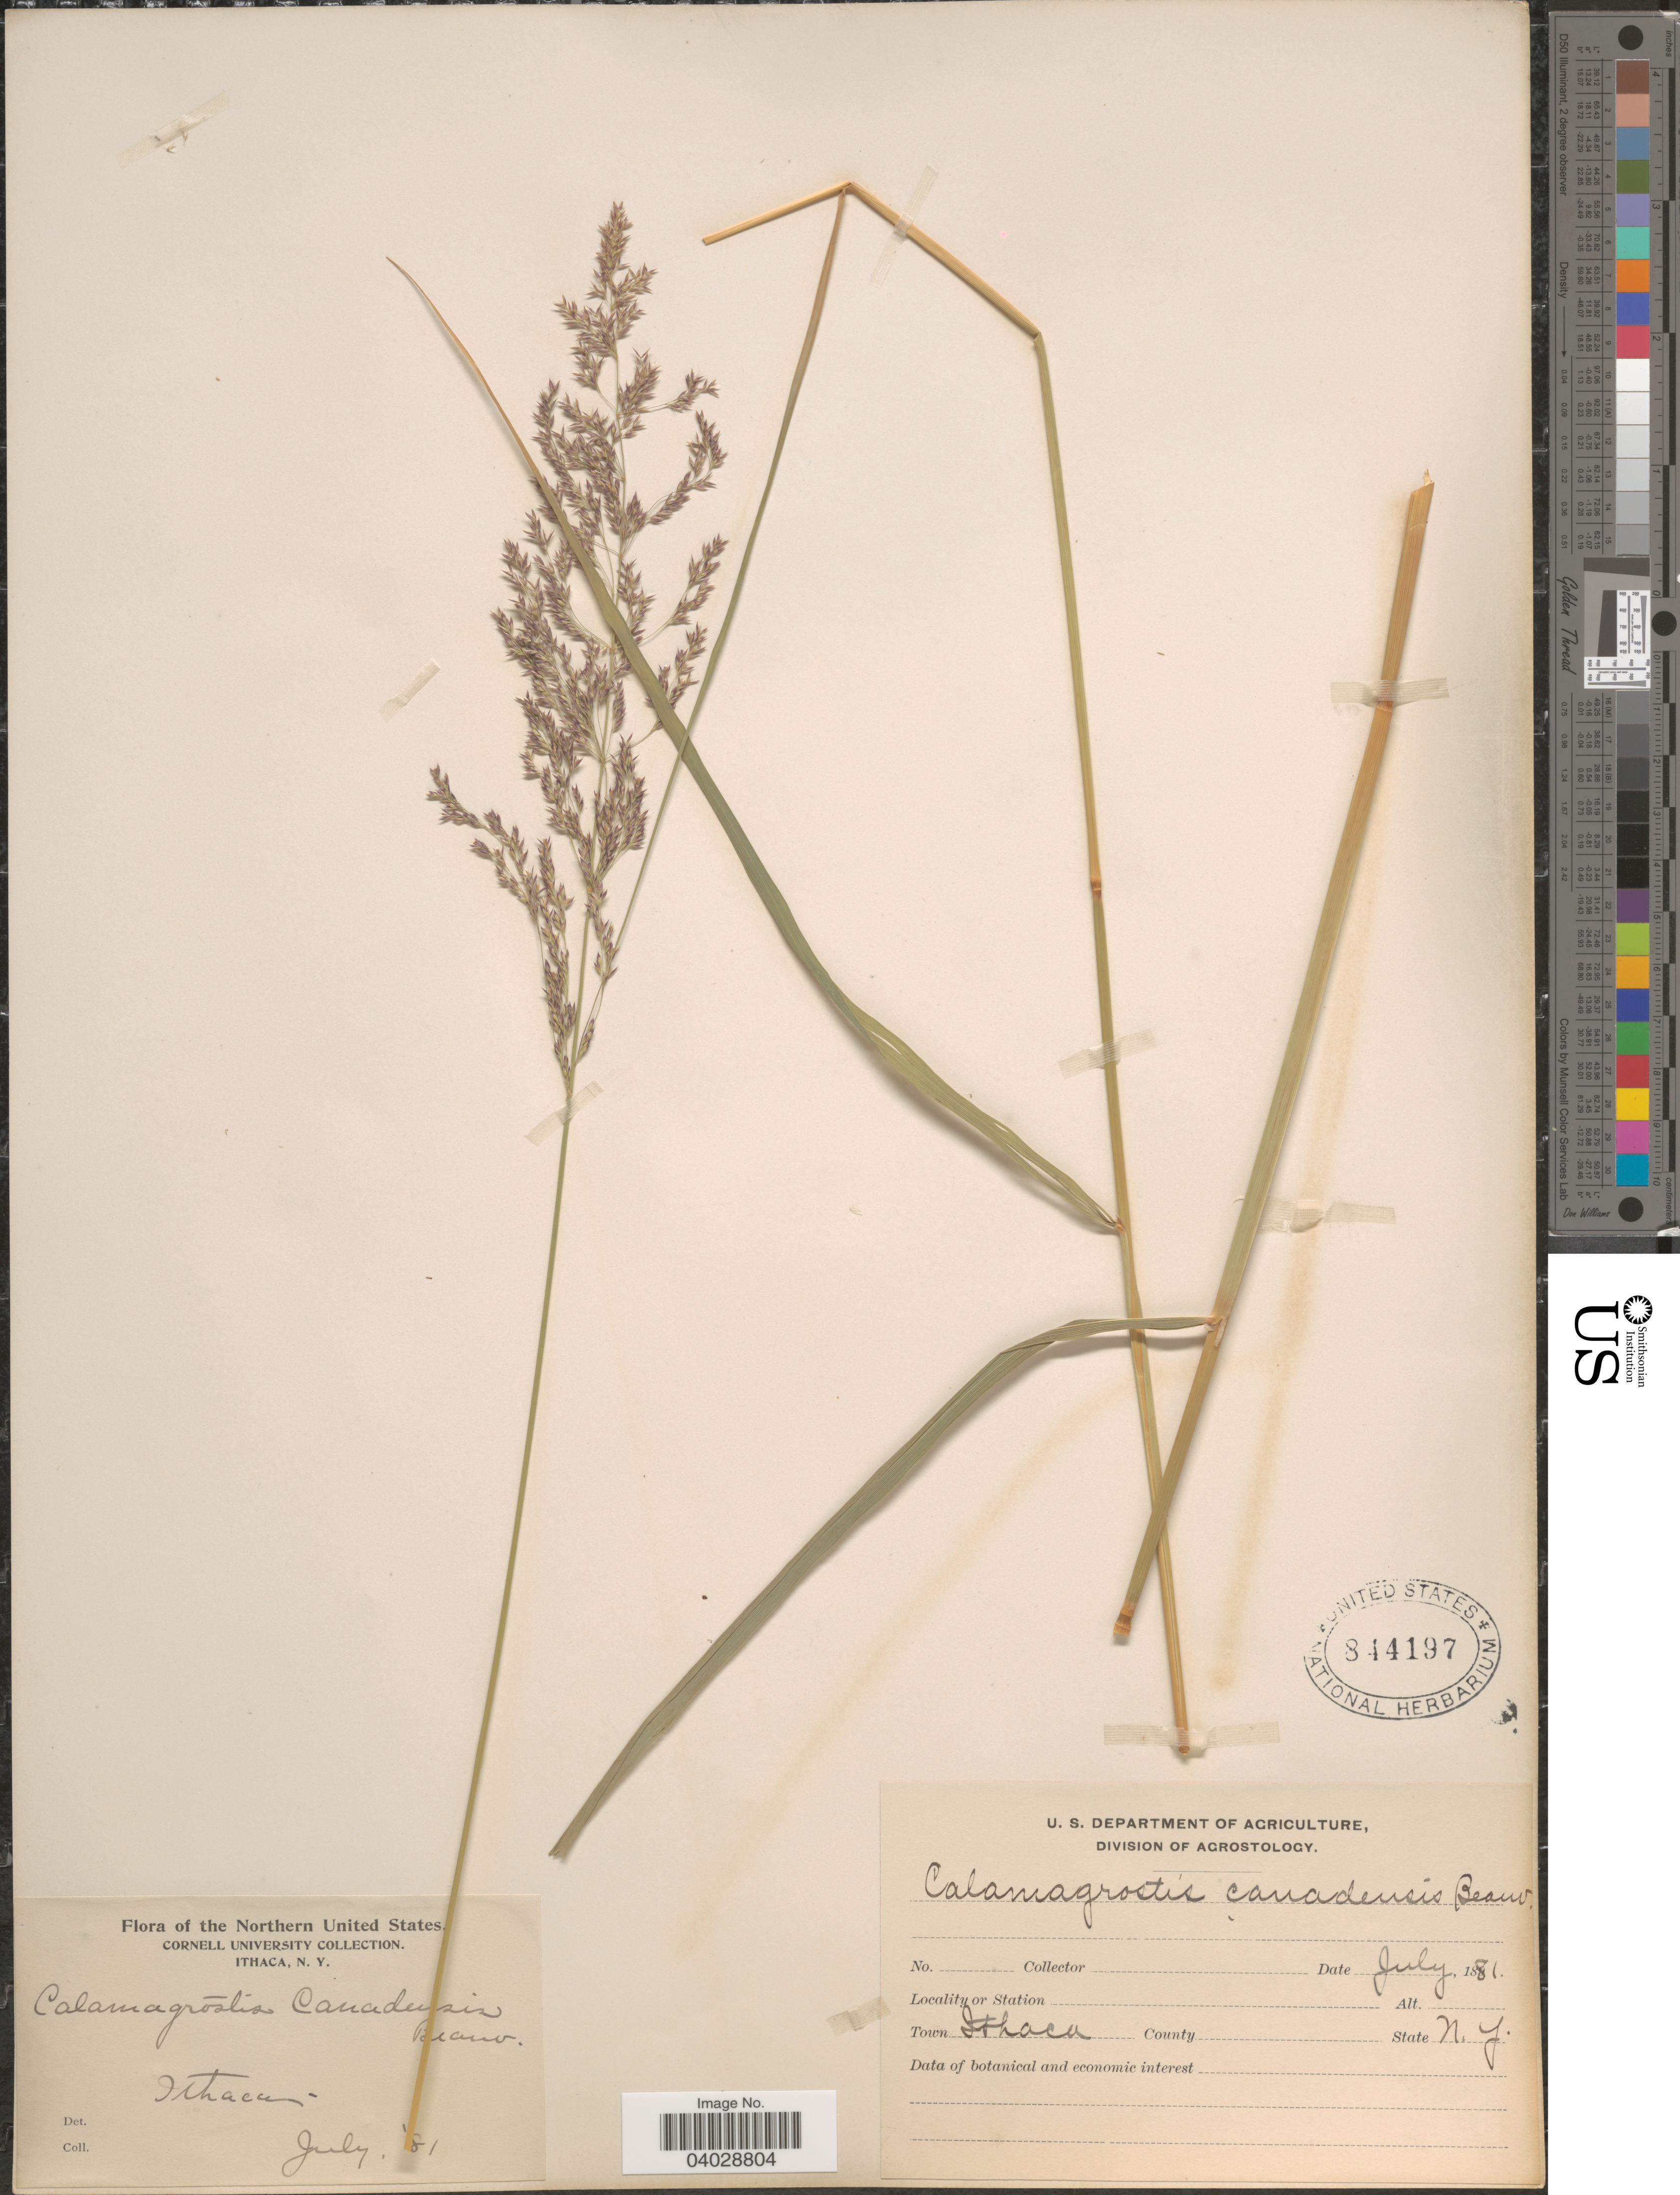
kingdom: Plantae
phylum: Tracheophyta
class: Liliopsida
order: Poales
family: Poaceae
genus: Calamagrostis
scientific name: Calamagrostis canadensis var. macouniana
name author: (Vasey) Stebbins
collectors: Cornell University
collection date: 1881-07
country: United States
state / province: New York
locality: Northern United States. Ithaca.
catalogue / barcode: US 844197